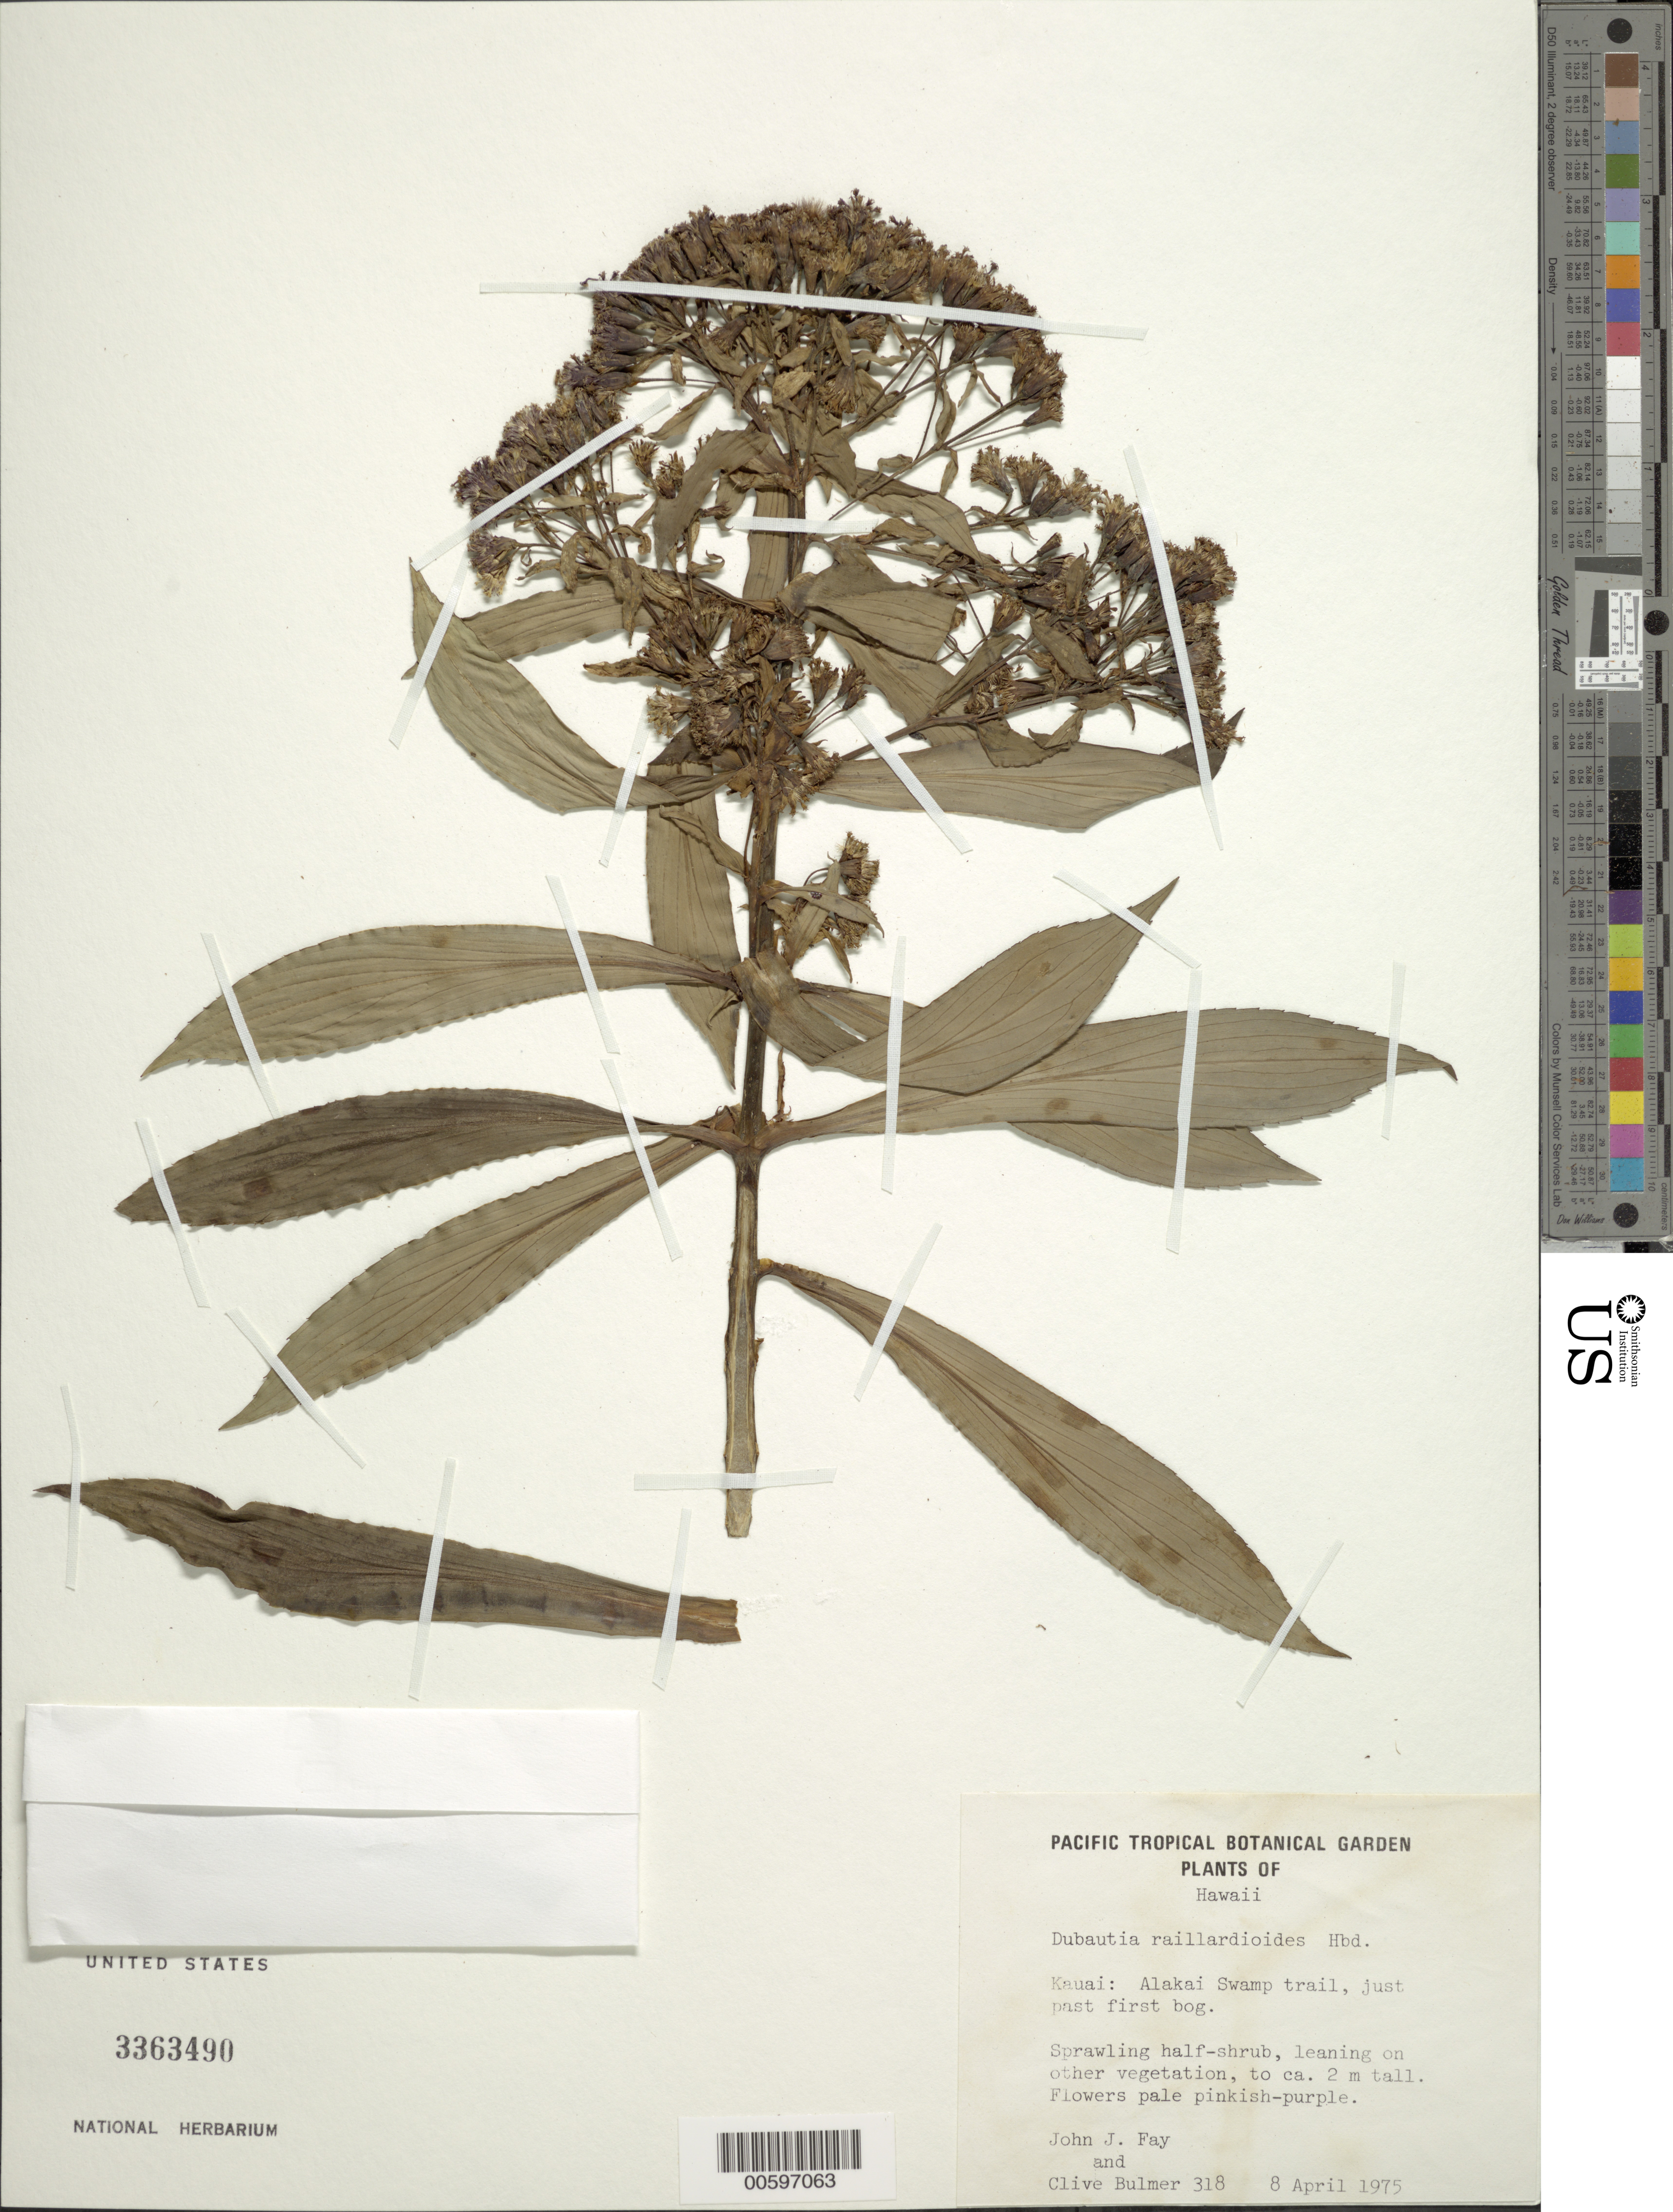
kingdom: Plantae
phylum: Tracheophyta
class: Magnoliopsida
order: Asterales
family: Asteraceae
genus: Dubautia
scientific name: Dubautia raillardioides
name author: Hillebr.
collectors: J. J. Fay & C. Bulmer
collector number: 318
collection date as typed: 8 Apr 1975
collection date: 1975-04-08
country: United States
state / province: Hawaii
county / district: Kauai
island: Kaua'i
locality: Alakai Swamp trail, just past first bog.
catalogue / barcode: US 3363490